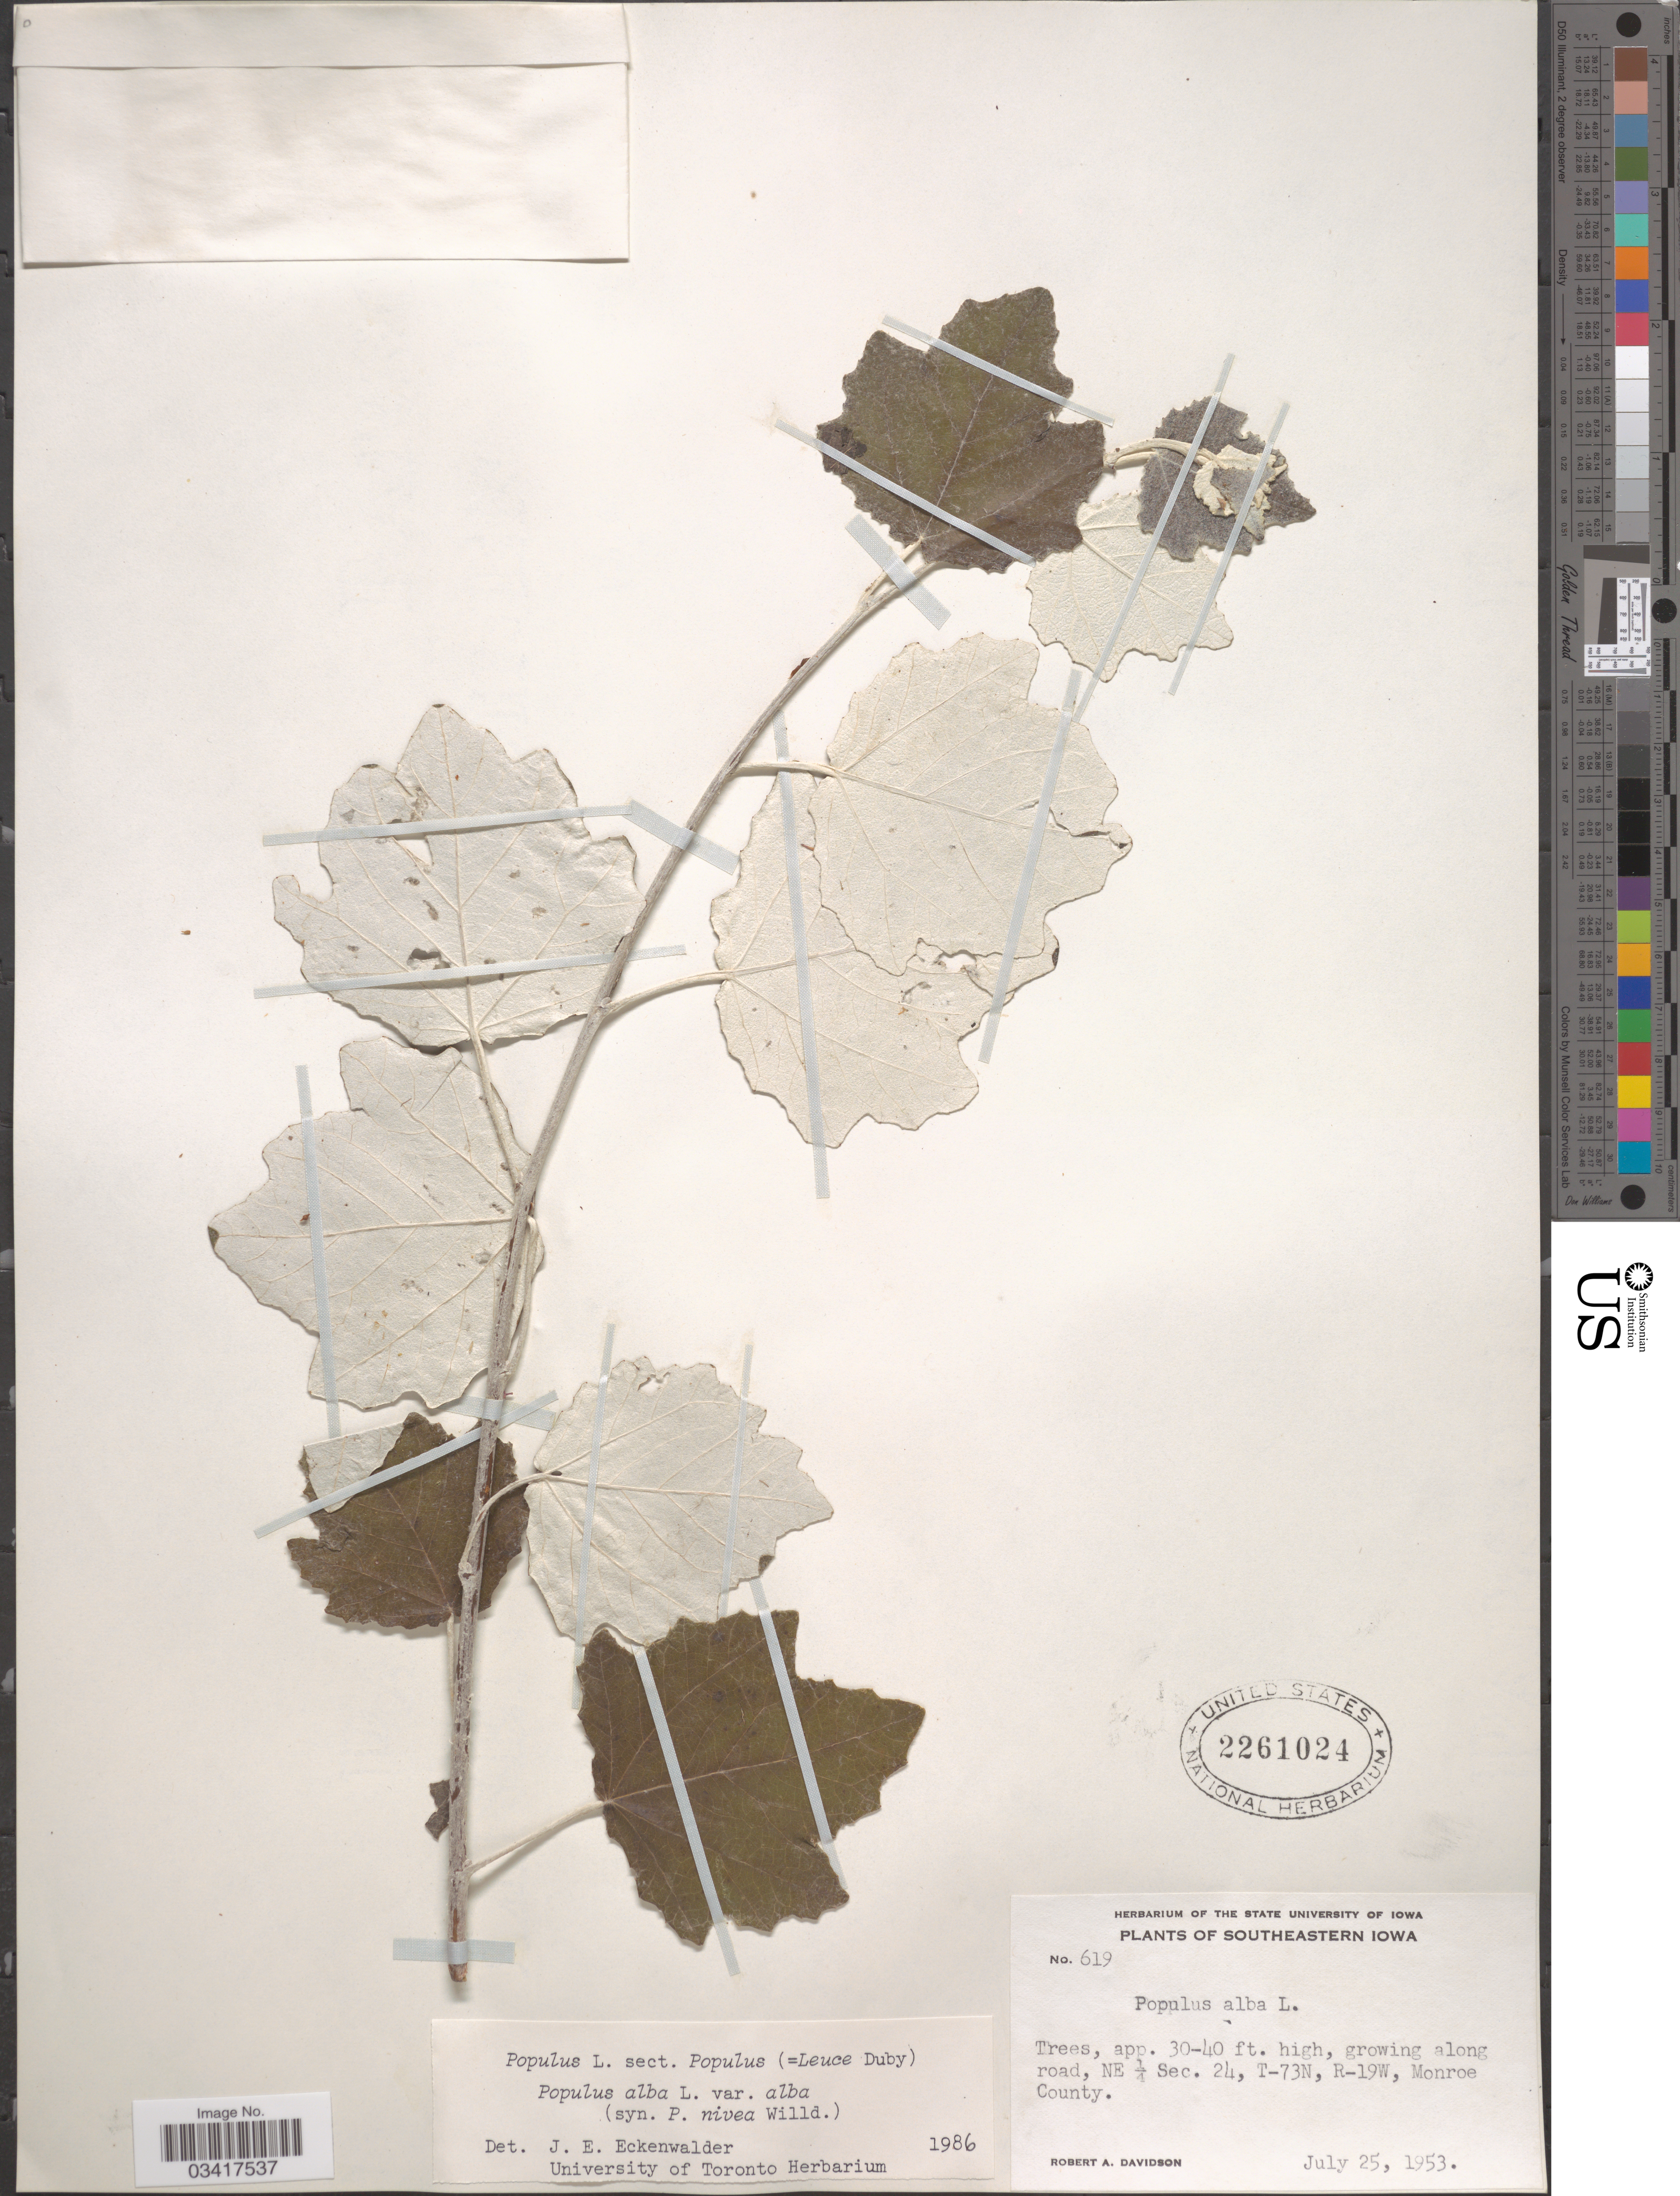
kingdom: Plantae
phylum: Tracheophyta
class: Magnoliopsida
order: Malpighiales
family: Salicaceae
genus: Populus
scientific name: Populus alba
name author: L.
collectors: R. A. Davidson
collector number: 619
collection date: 1953-07-25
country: United States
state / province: Iowa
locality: Southeastern Iowa. Along road, NE ¼ Sec. 24, T-73N, R-19W, Monroe County.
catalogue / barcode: US 2261024